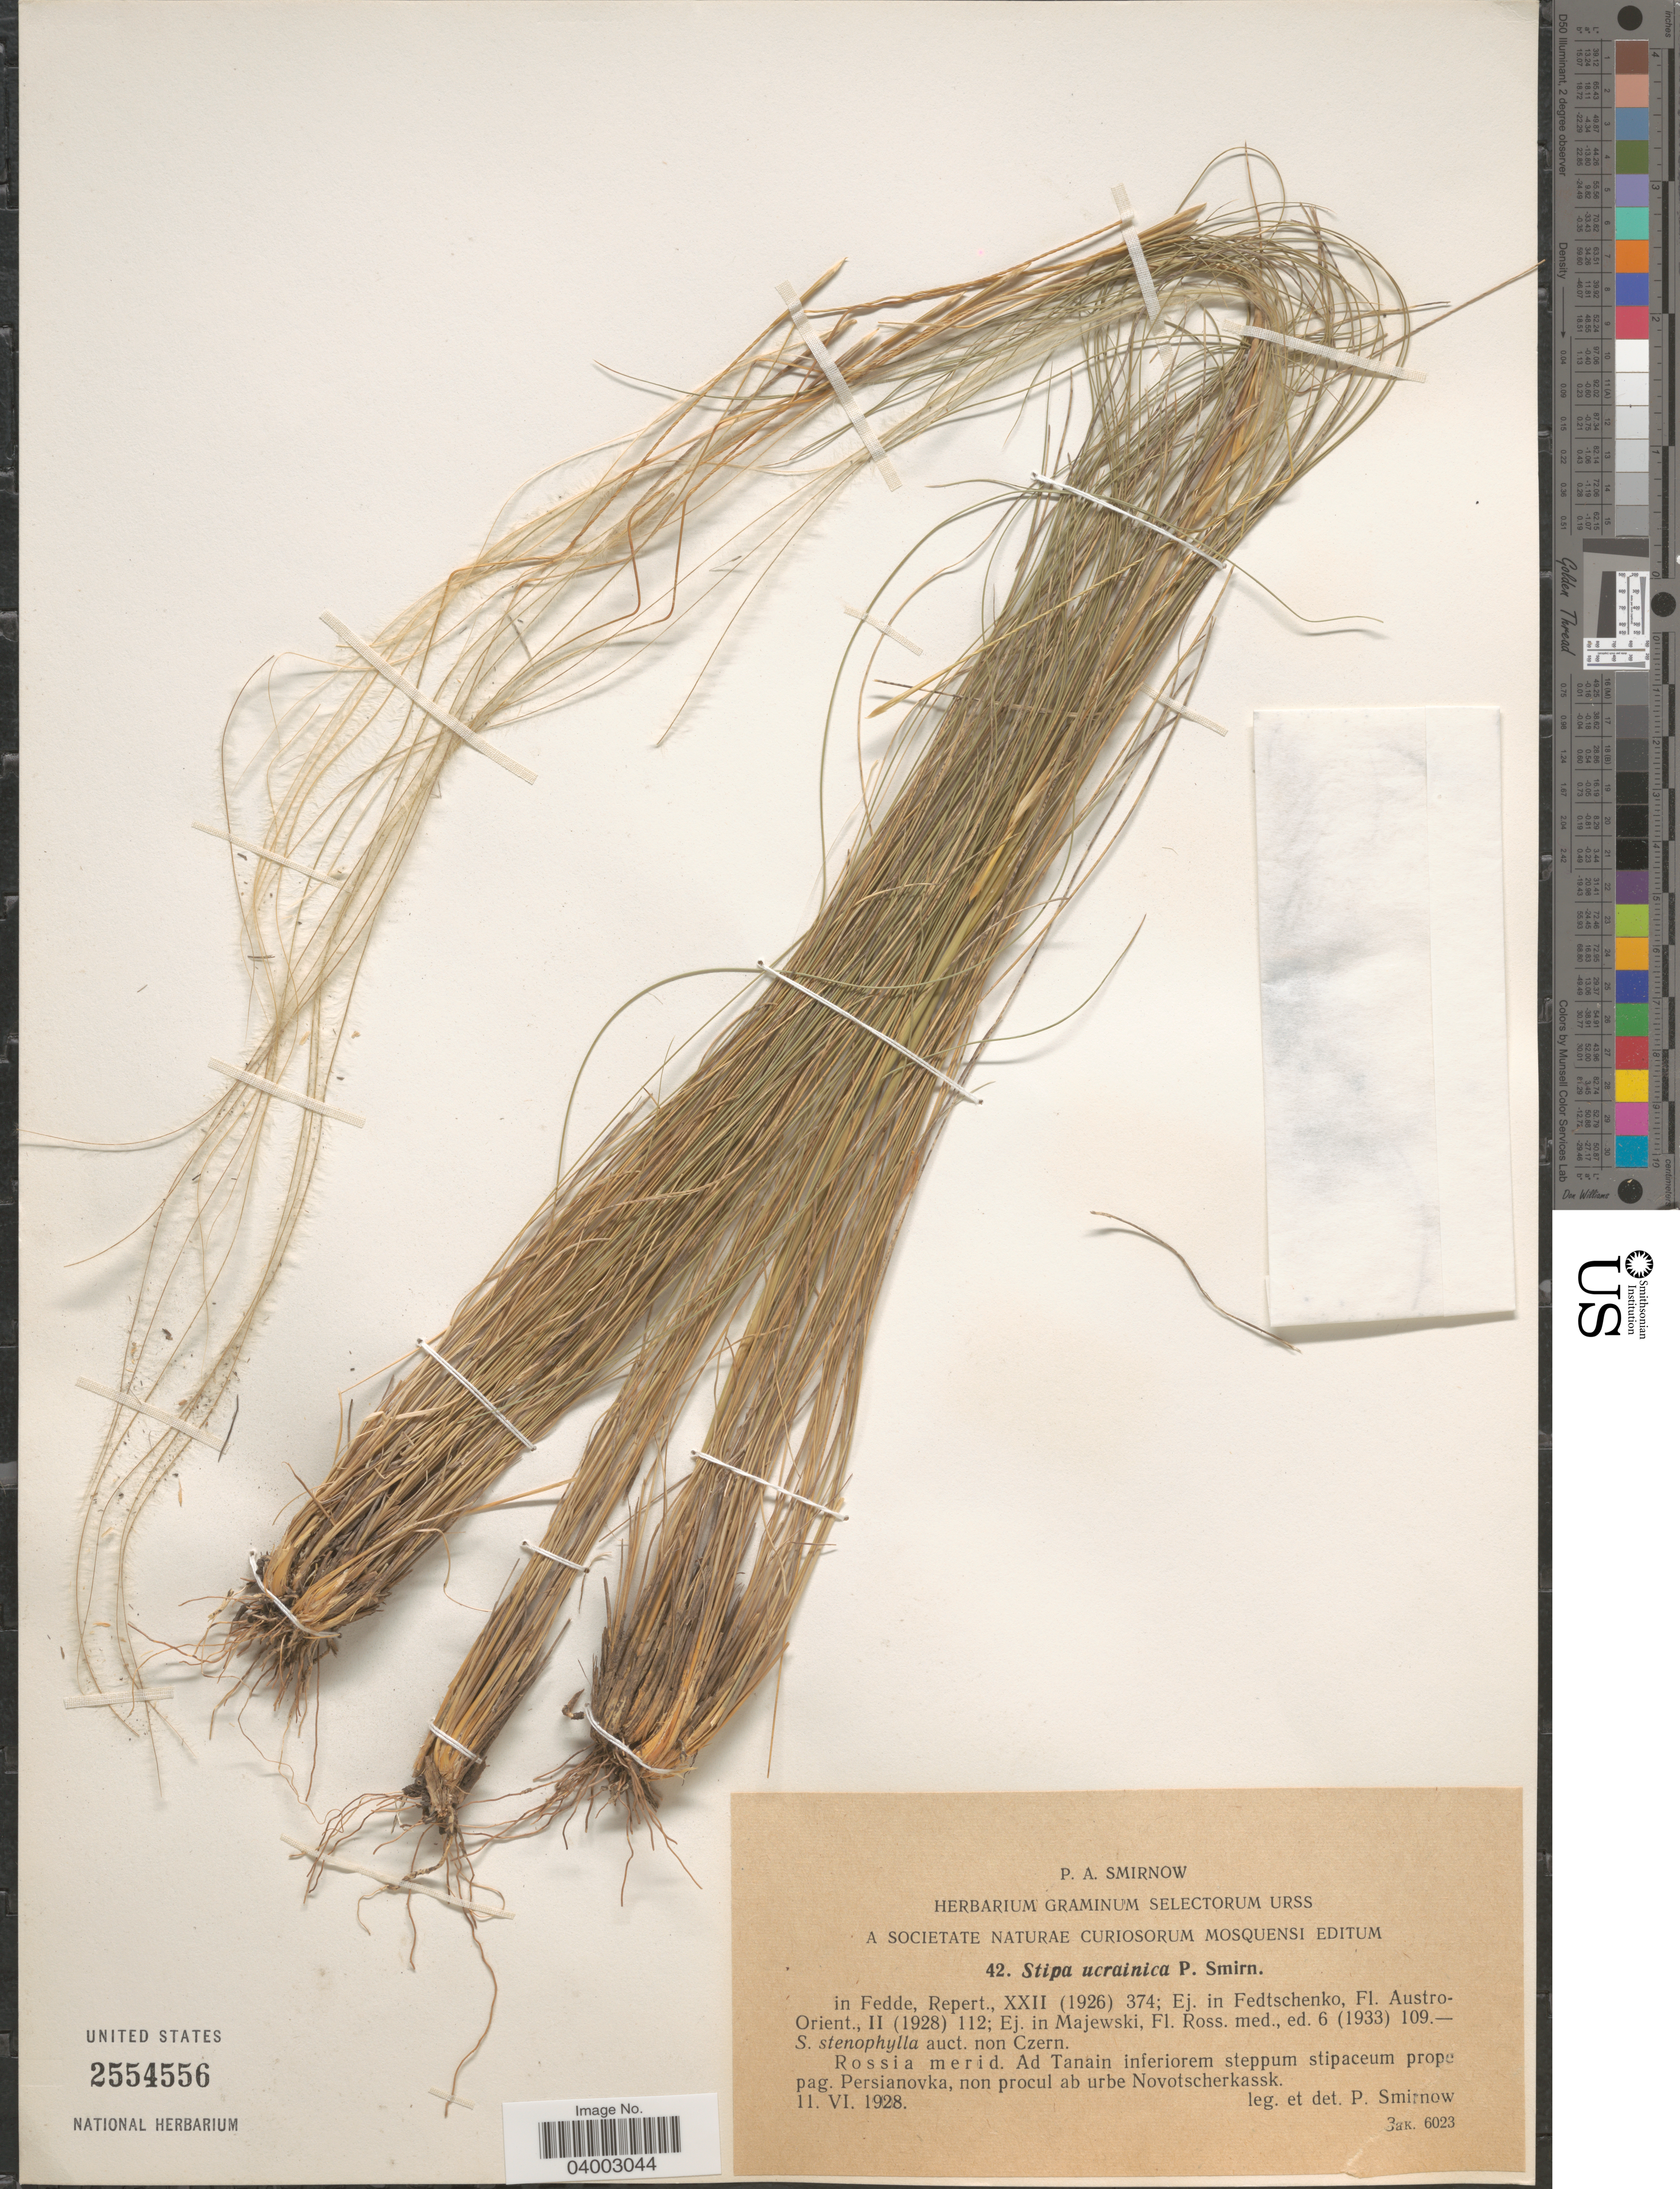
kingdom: Plantae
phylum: Tracheophyta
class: Liliopsida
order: Poales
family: Poaceae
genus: Stipa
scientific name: Stipa ucrainica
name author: P.A. Smirn.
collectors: P. Smirnow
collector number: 42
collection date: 1928-06-11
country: Russian Federation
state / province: Rostov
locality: Rossia merid. Ad Tanain inferiorem steppum stipaceum prope pag. Persianovka, non procul ab urbe Novotscherkassk.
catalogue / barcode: US 2554556